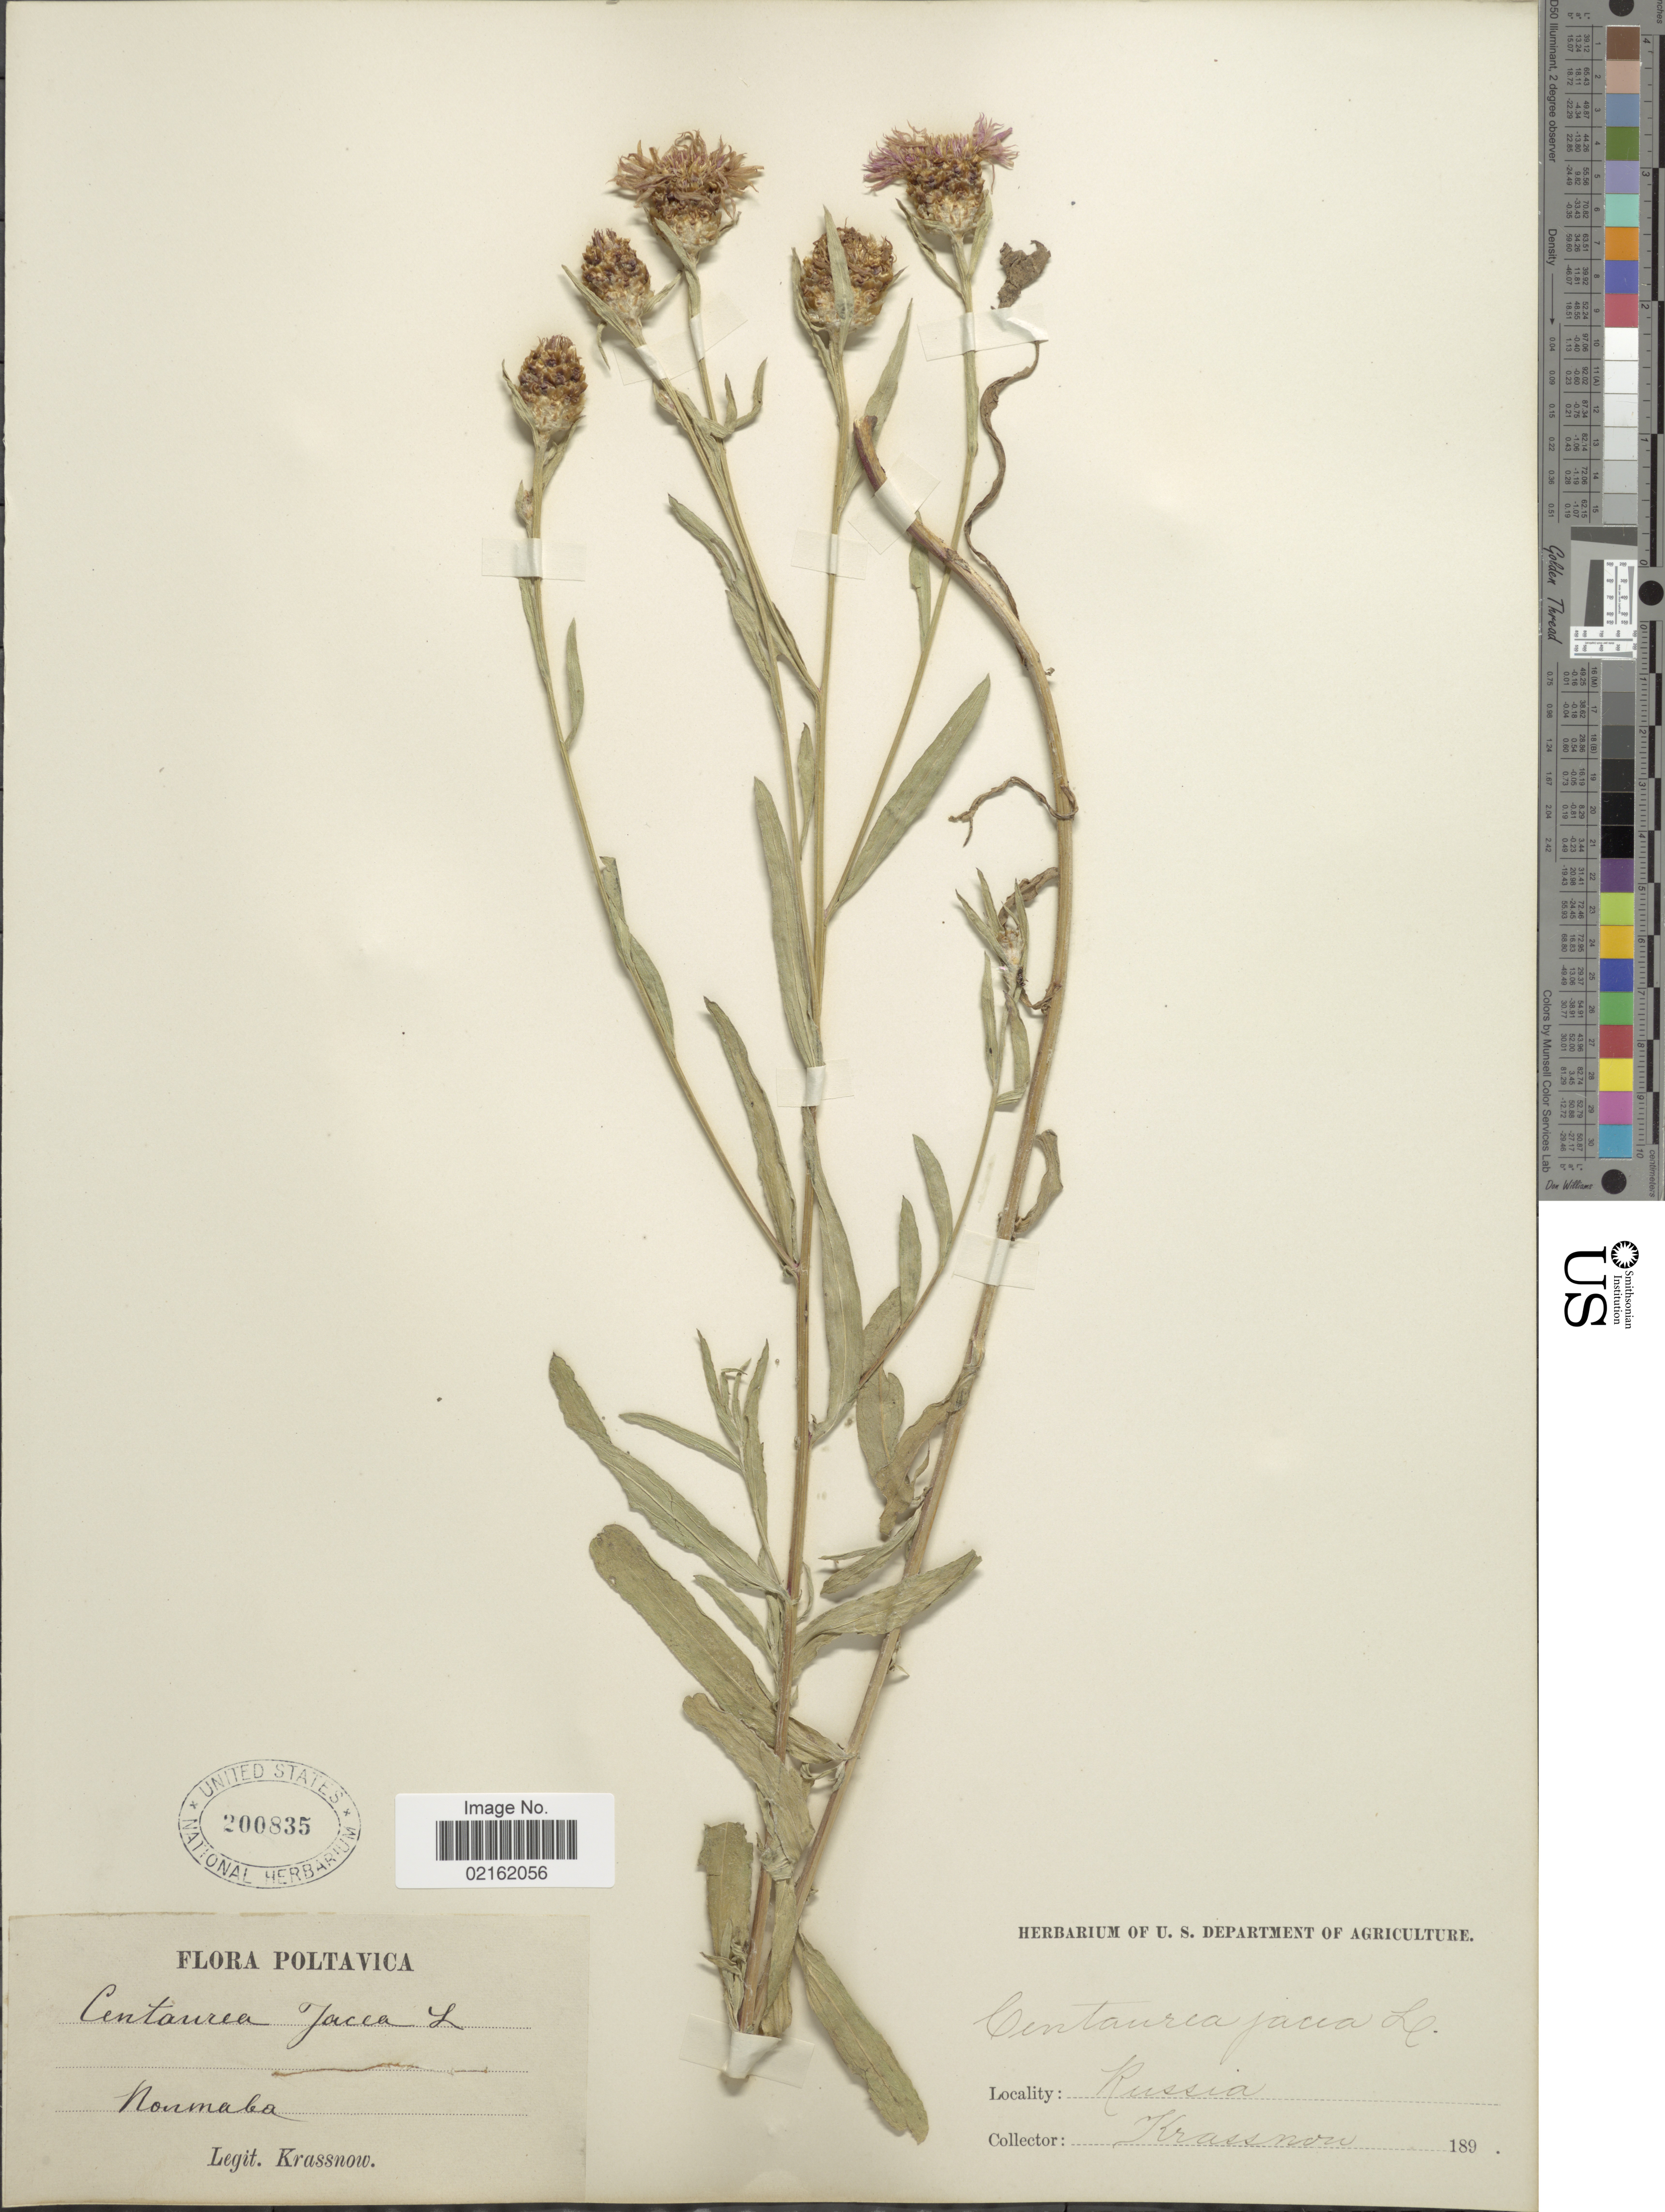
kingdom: Plantae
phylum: Tracheophyta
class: Magnoliopsida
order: Asterales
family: Asteraceae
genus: Centaurea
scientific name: Centaurea jacea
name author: L.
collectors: -. Krassnow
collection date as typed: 189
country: Ukraine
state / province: Poltava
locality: Russia, Poltavica, Nonmaba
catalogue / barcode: US 200835